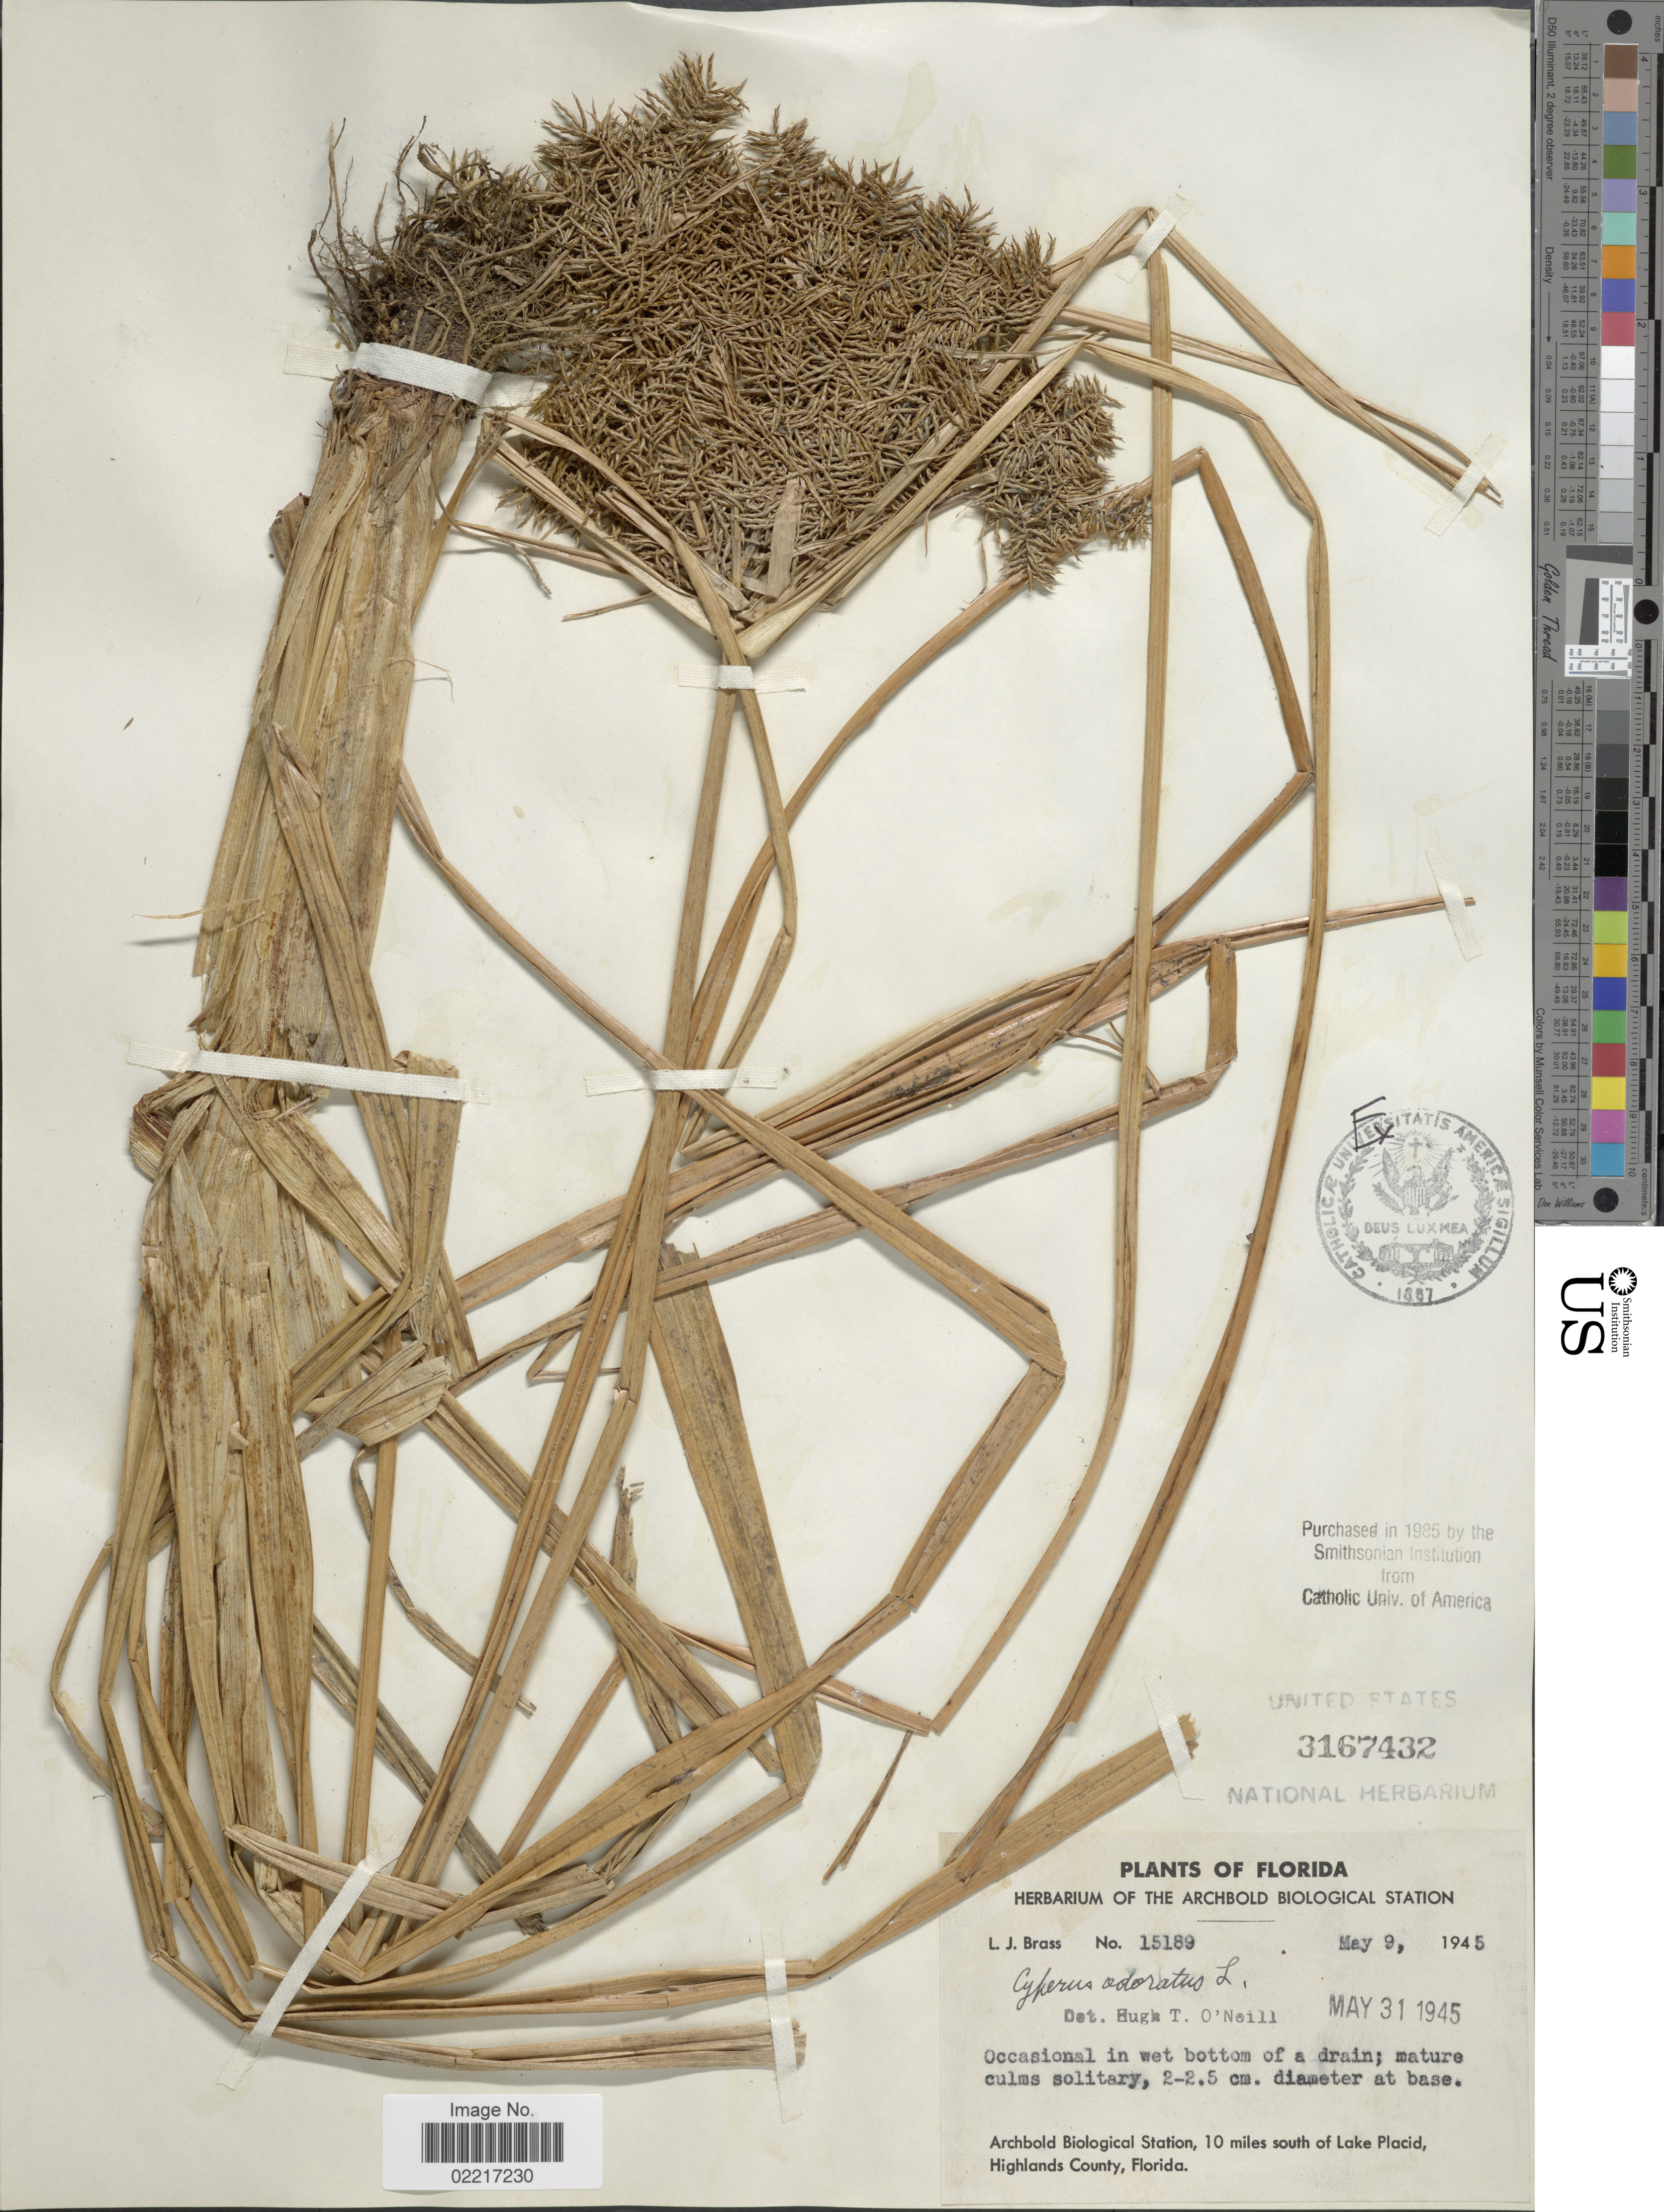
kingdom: Plantae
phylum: Tracheophyta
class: Liliopsida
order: Poales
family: Cyperaceae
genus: Cyperus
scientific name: Cyperus odoratus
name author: L.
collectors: L. J. Brass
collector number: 15189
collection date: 1945-05-09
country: United States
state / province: Florida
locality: Archbold Biological Station, 10 miles south of Lake Placid, Highlands County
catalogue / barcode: US 3167432